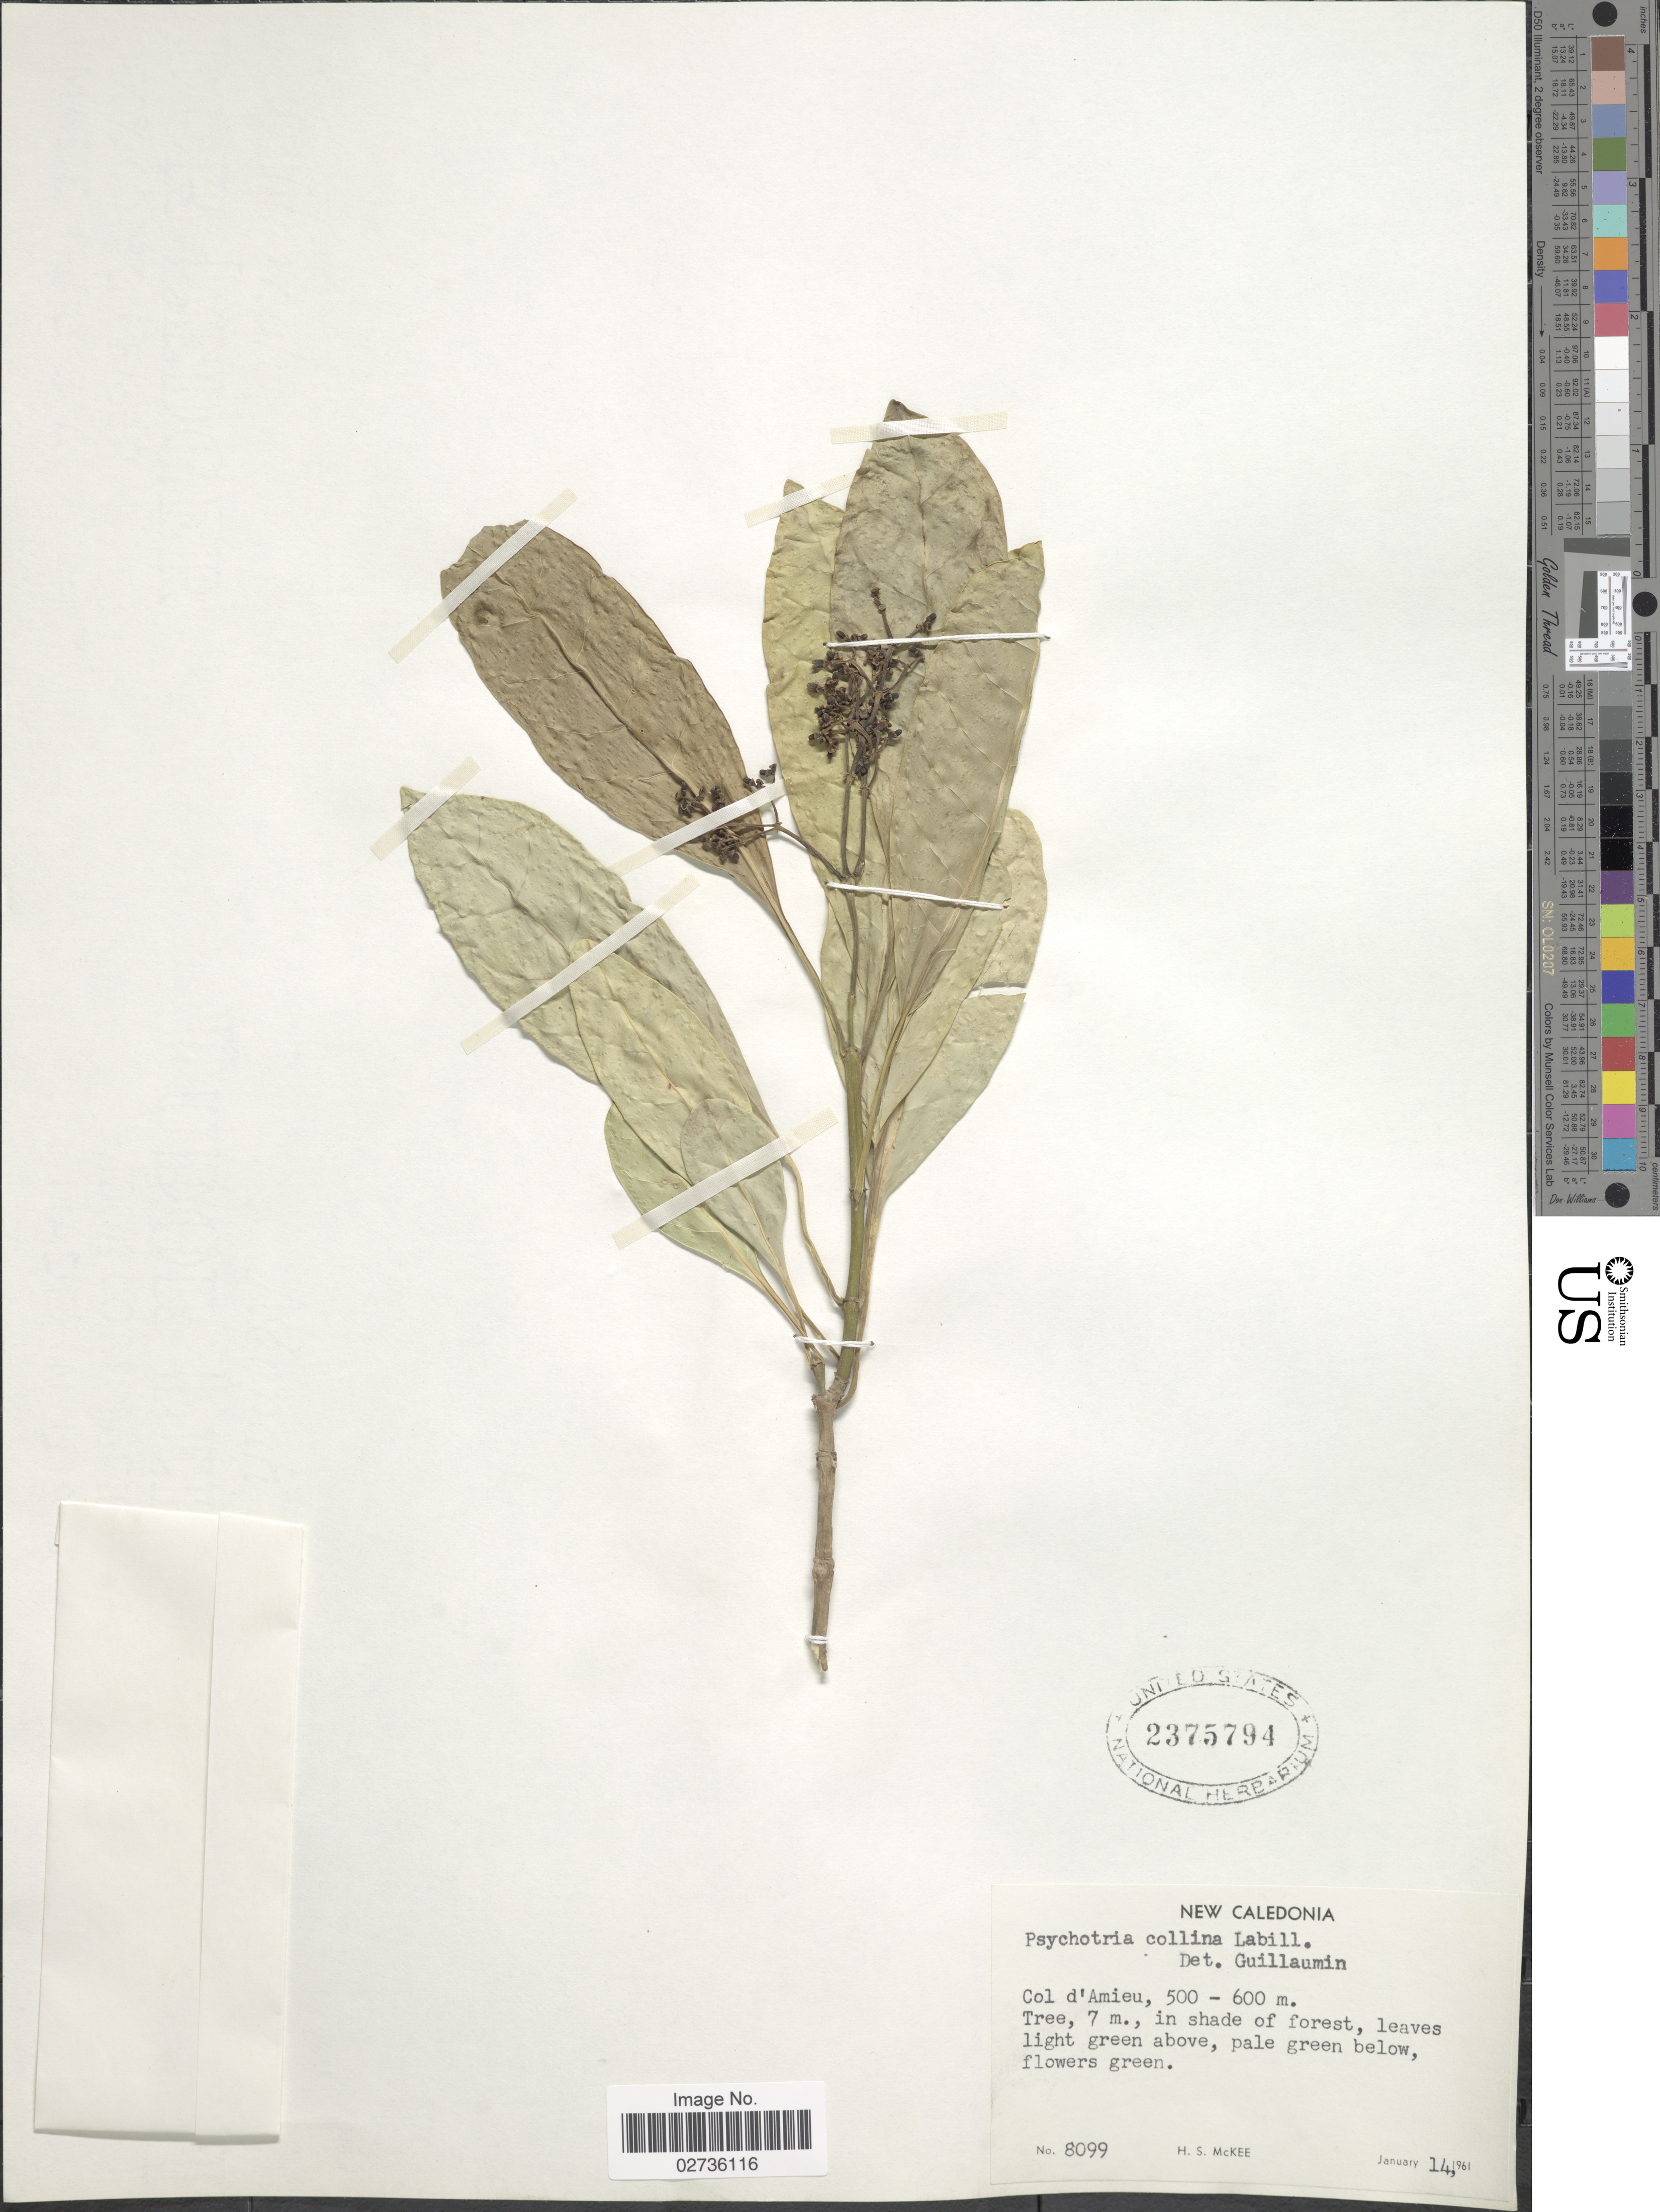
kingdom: Plantae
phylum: Tracheophyta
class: Magnoliopsida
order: Gentianales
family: Rubiaceae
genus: Psychotria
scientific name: Psychotria collina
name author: Labill.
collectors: H. S. McKee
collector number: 8099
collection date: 1961-01-14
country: New Caledonia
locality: Col d'Amieu.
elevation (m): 500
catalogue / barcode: US 2375794